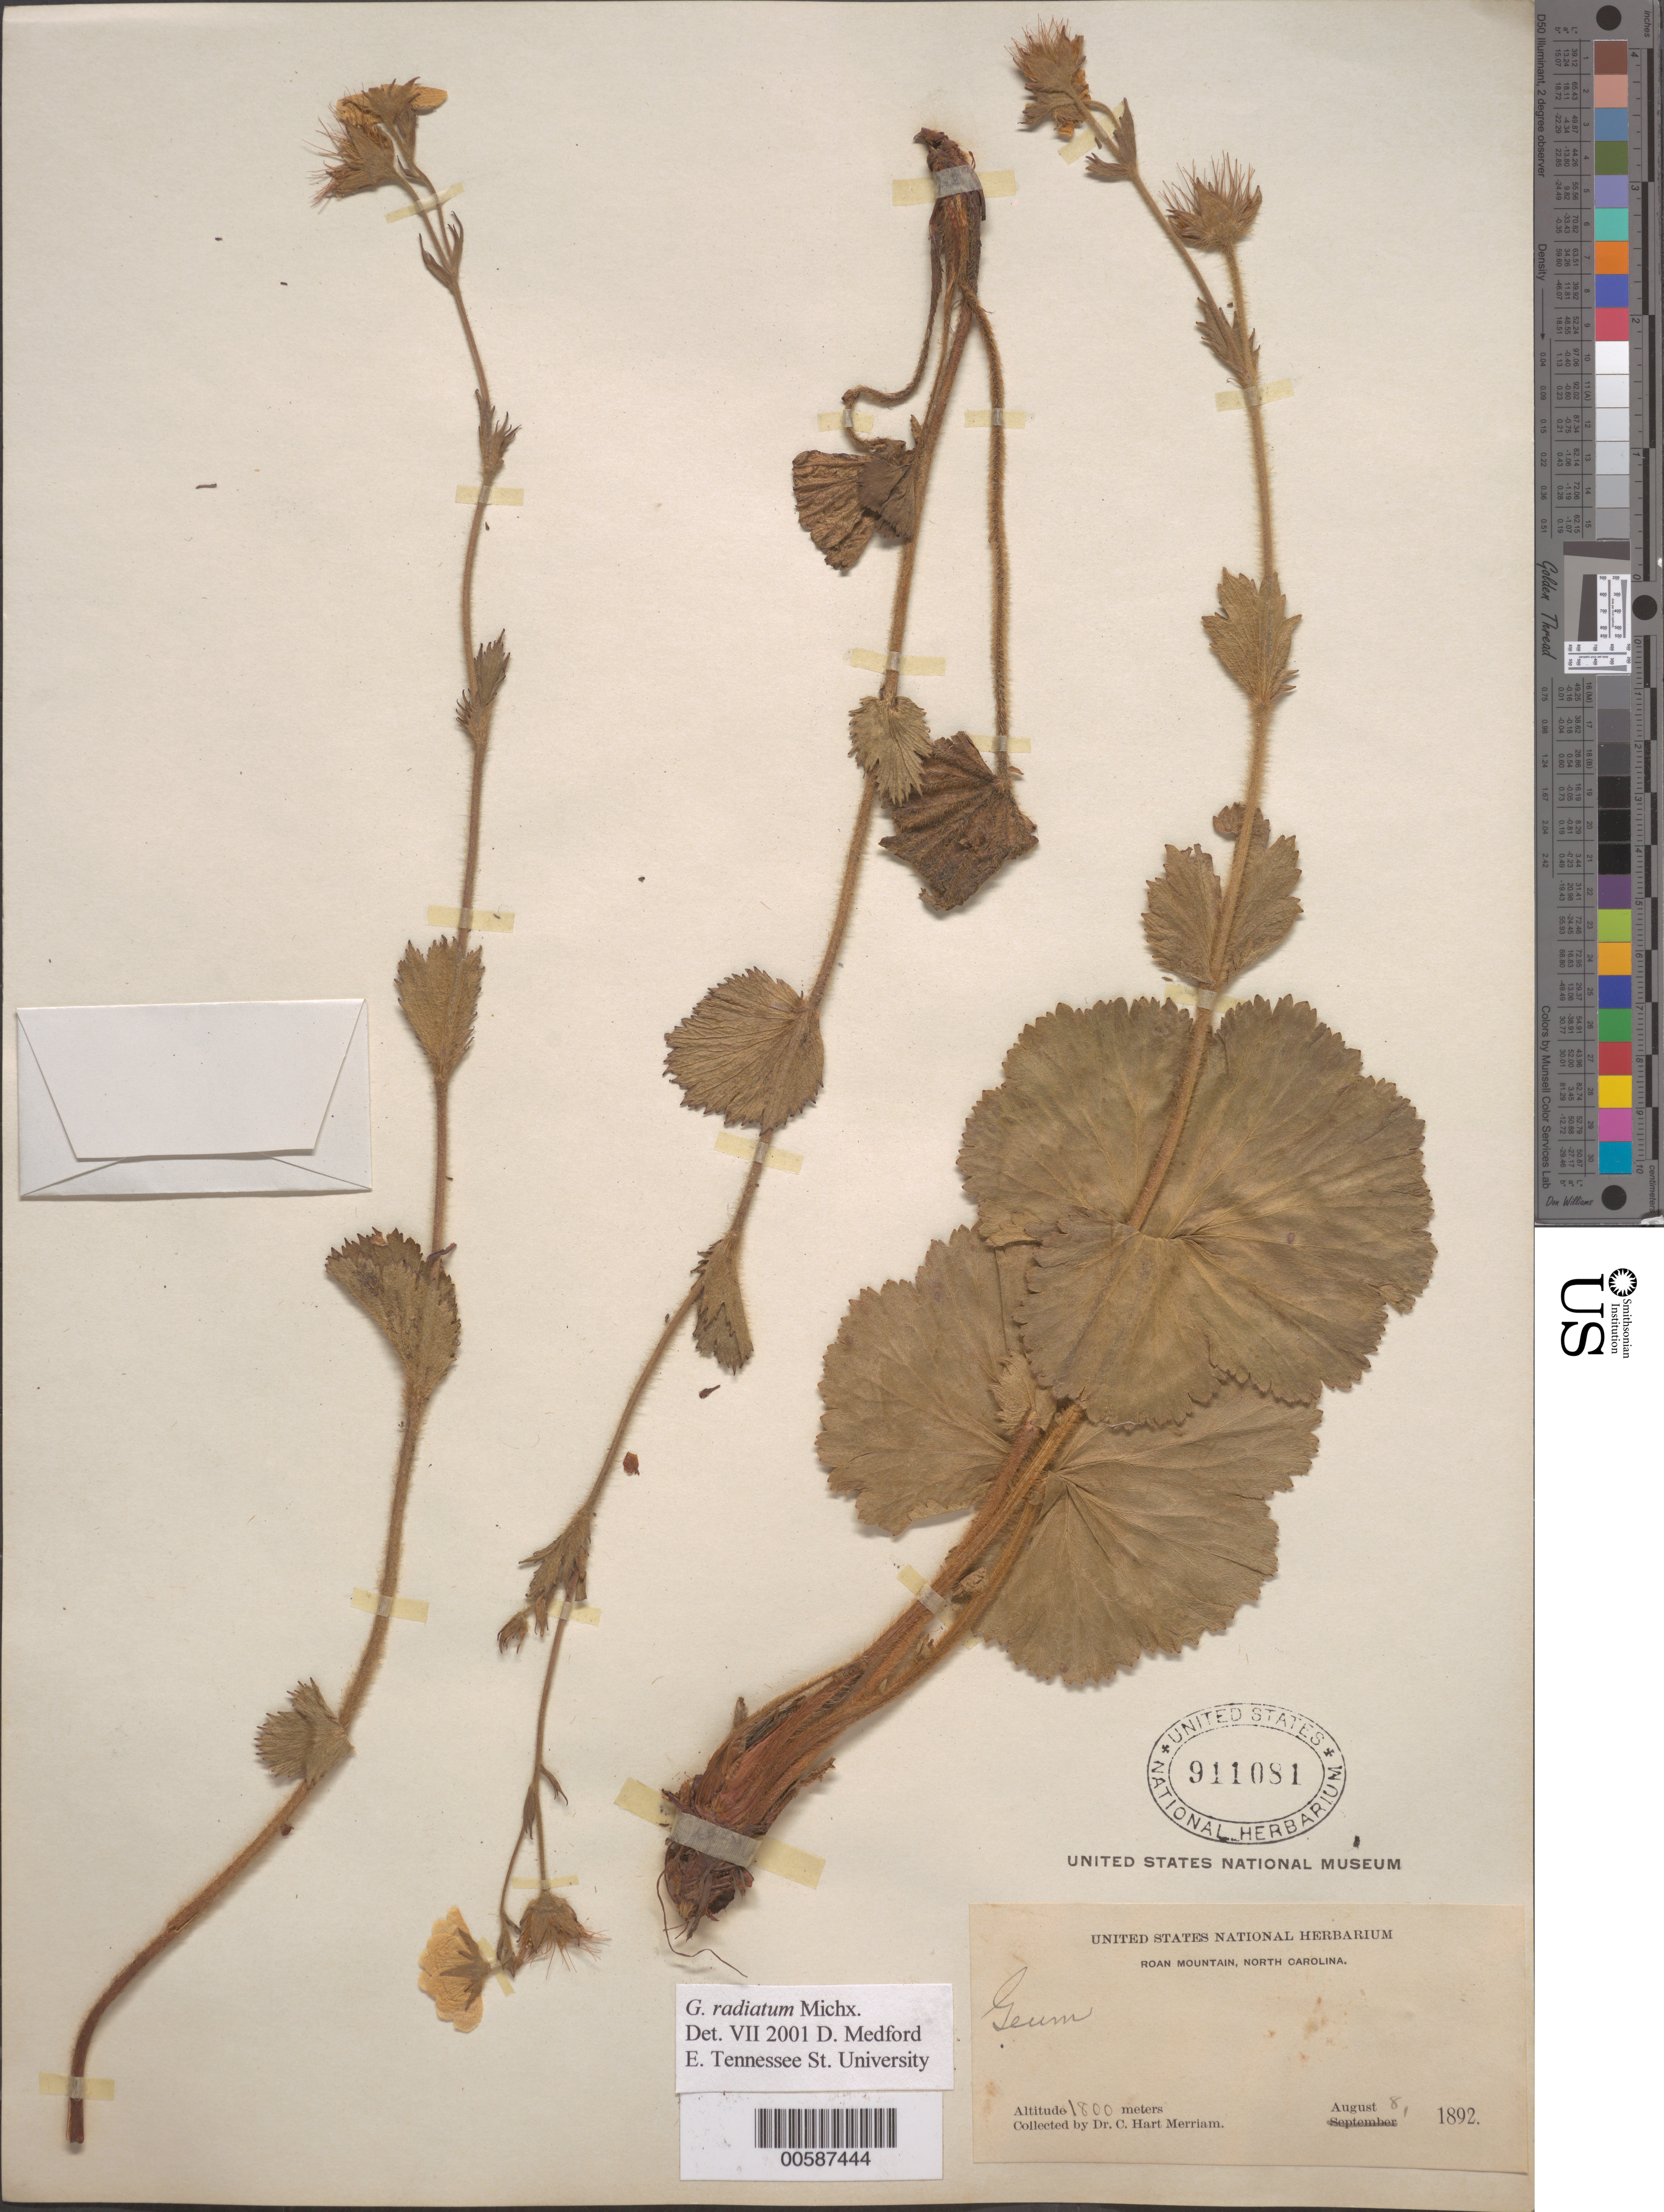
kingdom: Plantae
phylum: Tracheophyta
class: Magnoliopsida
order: Rosales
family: Rosaceae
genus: Geum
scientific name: Geum radiatum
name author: Michx.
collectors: C. Merriam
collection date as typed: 08 Aug 1892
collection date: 1892-08-08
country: United States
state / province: North Carolina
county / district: Mitchell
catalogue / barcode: US 911081